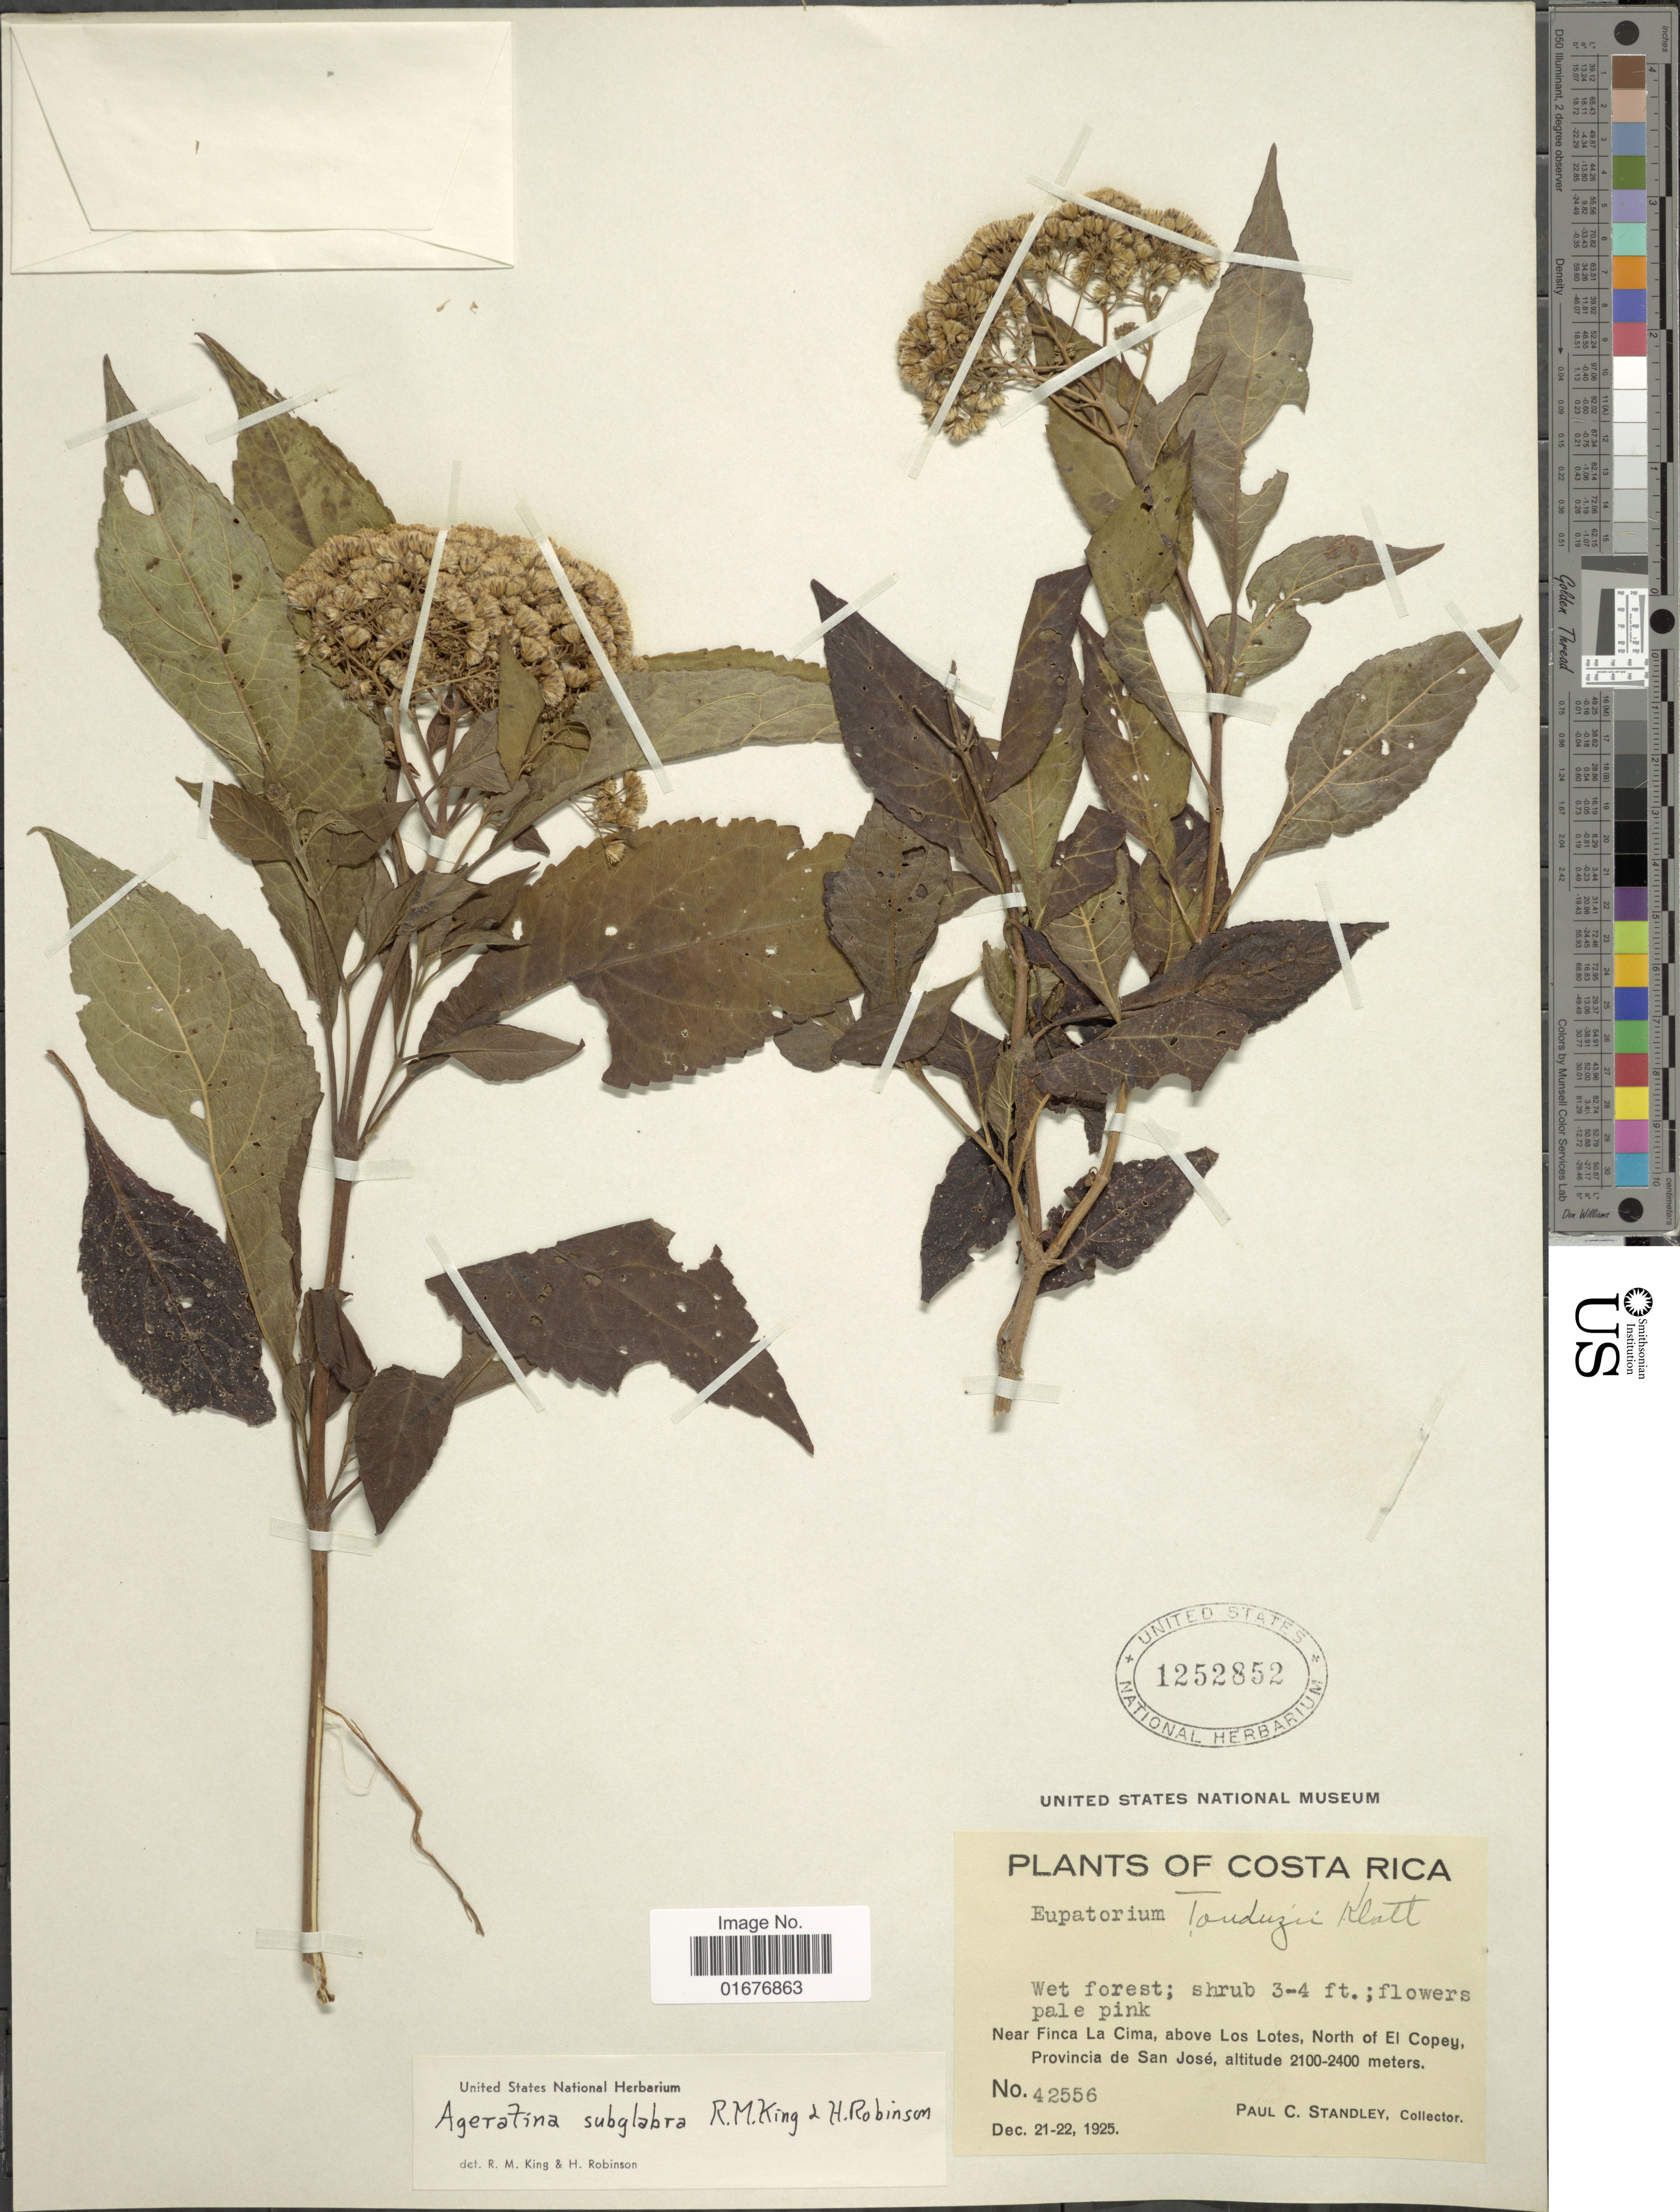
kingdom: Plantae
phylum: Tracheophyta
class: Magnoliopsida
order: Asterales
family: Asteraceae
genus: Ageratina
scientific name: Ageratina subglabra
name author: R.M. King & H. Rob.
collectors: P. C. Standley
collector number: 42556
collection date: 1925-12-21/1925-12-22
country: Costa Rica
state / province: San José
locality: Near Finca La Cima, above Los Lotes, North of El Copey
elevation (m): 2100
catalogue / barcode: US 1252852